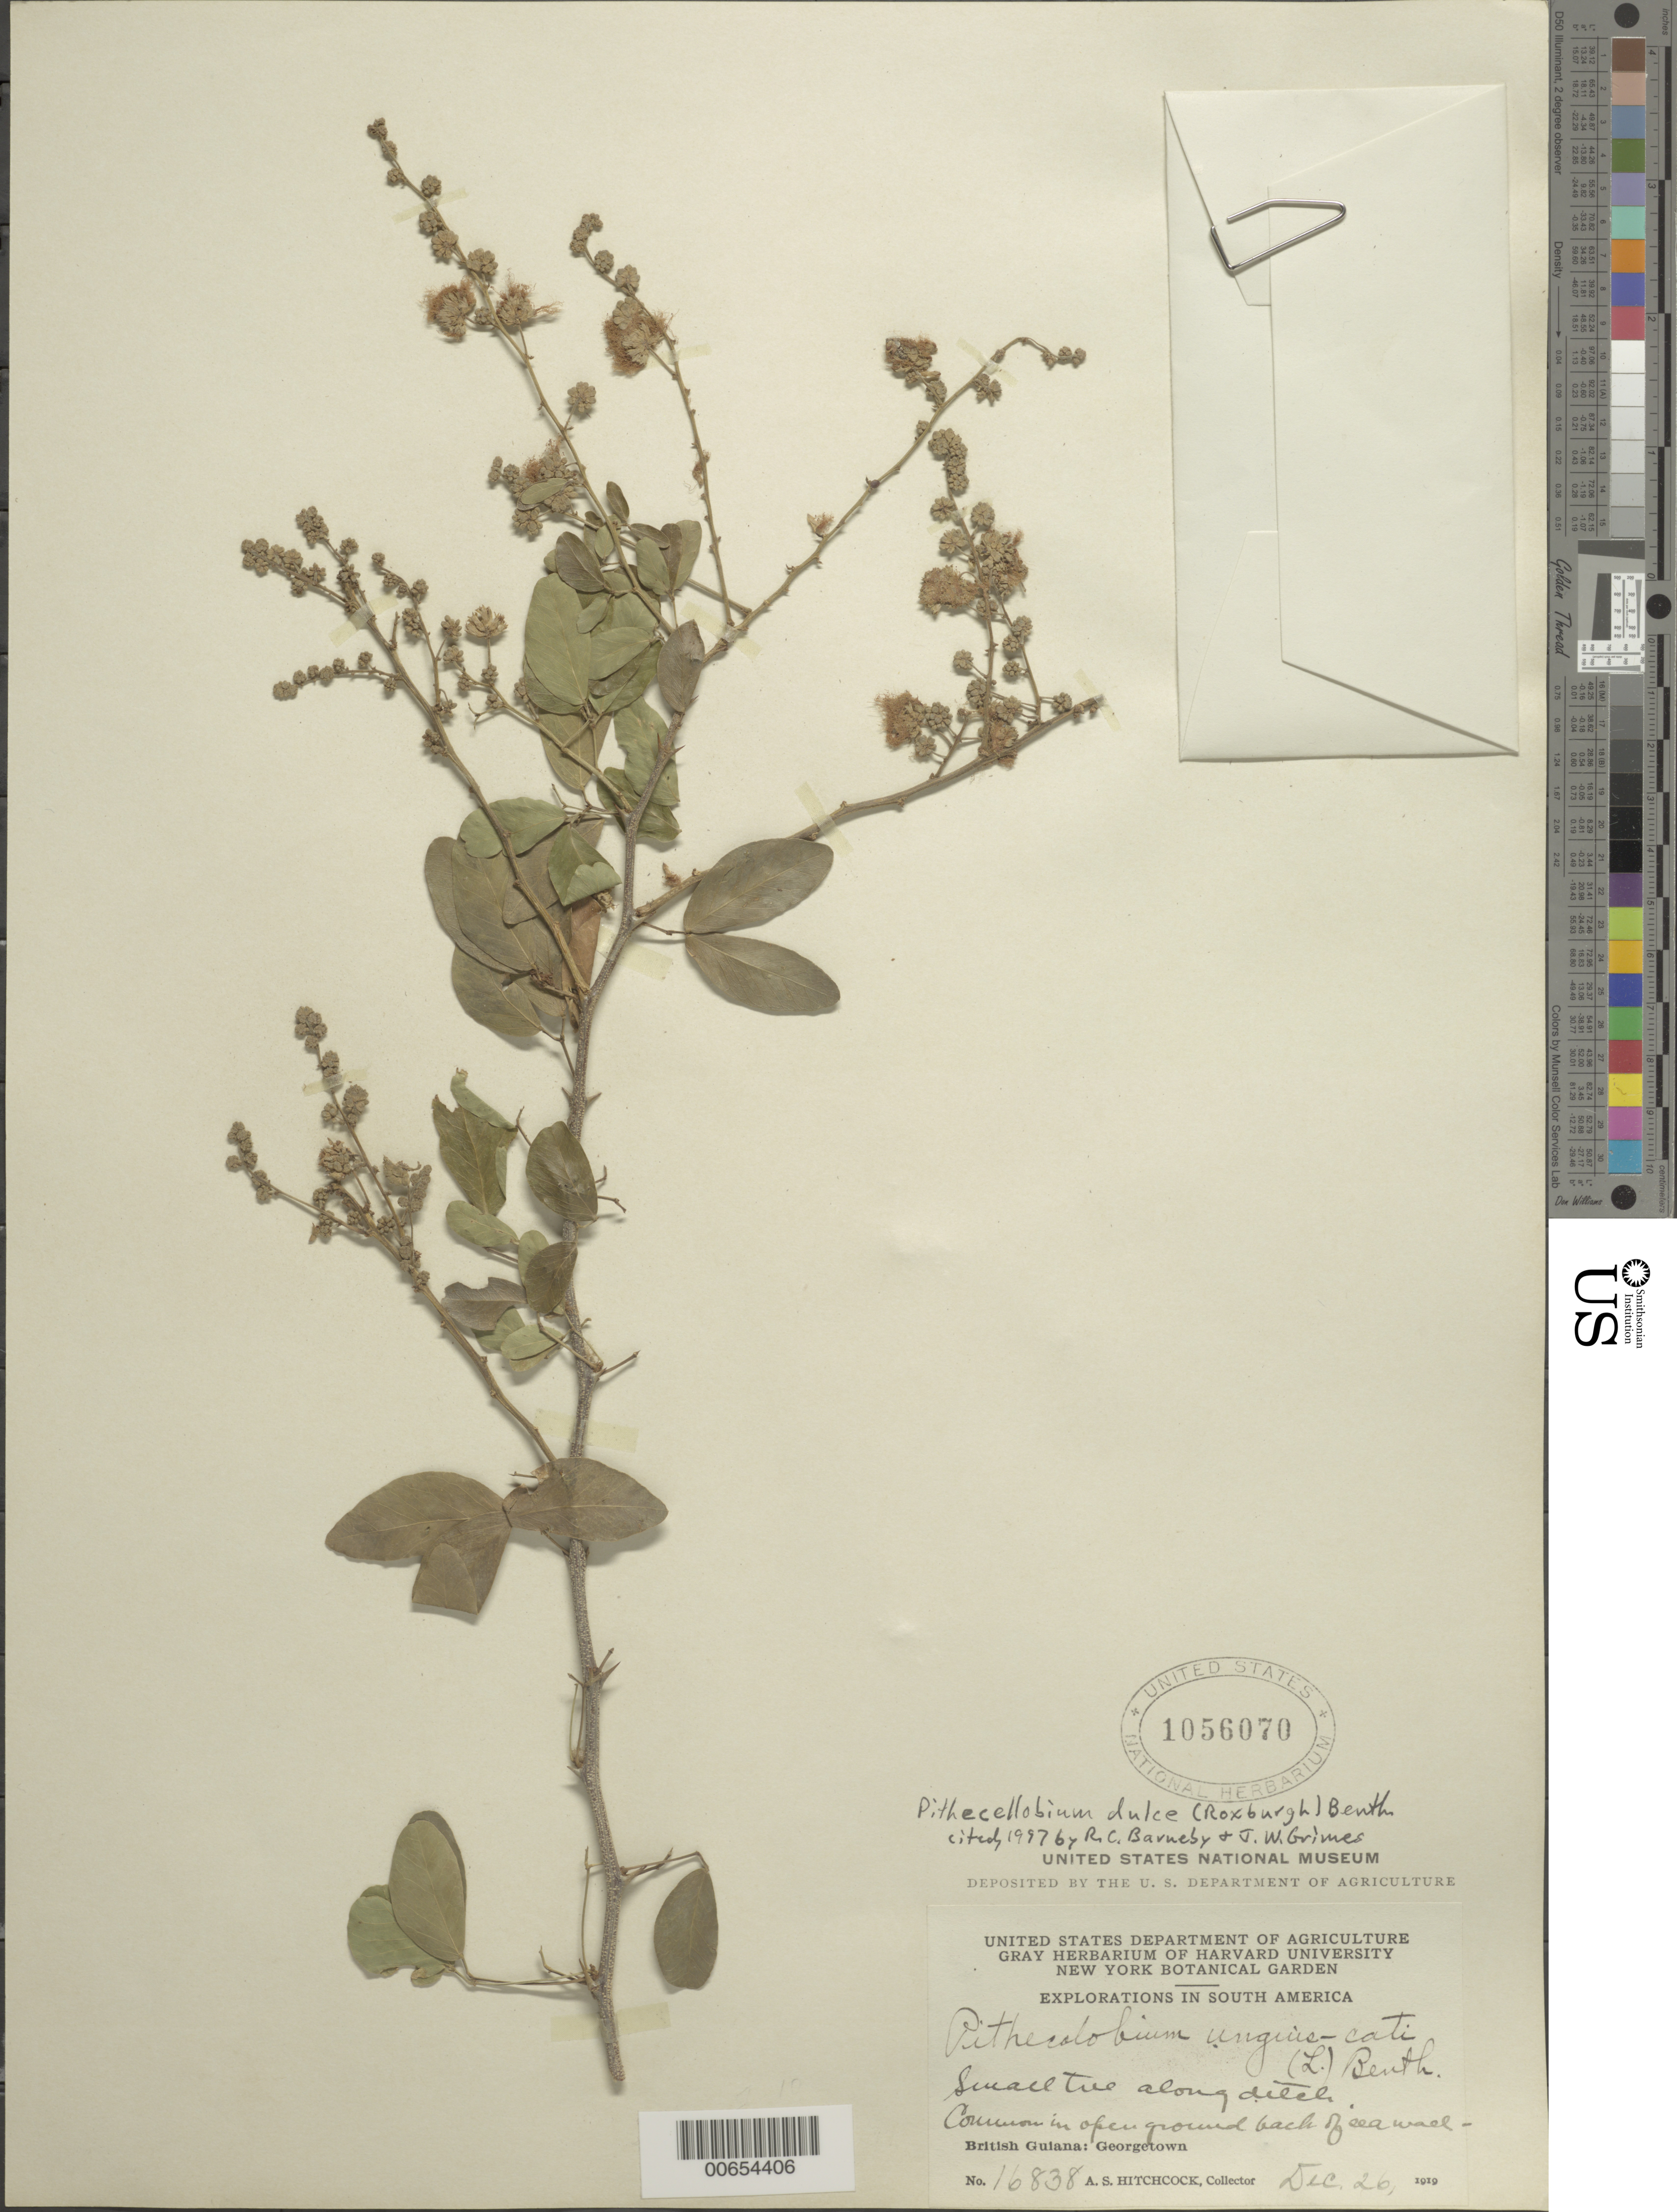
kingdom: Plantae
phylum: Tracheophyta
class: Magnoliopsida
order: Fabales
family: Fabaceae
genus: Pithecellobium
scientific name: Pithecellobium dulce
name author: (Roxb.) Benth.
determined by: Barneby, R. C.; Grimes, J. W.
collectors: A. S. Hitchcock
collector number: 16838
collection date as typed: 26-Dec-19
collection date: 1919-12-26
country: Guyana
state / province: Demerara-Mahaica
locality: Georgetown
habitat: Open ground back of seawall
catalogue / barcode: US 1056070